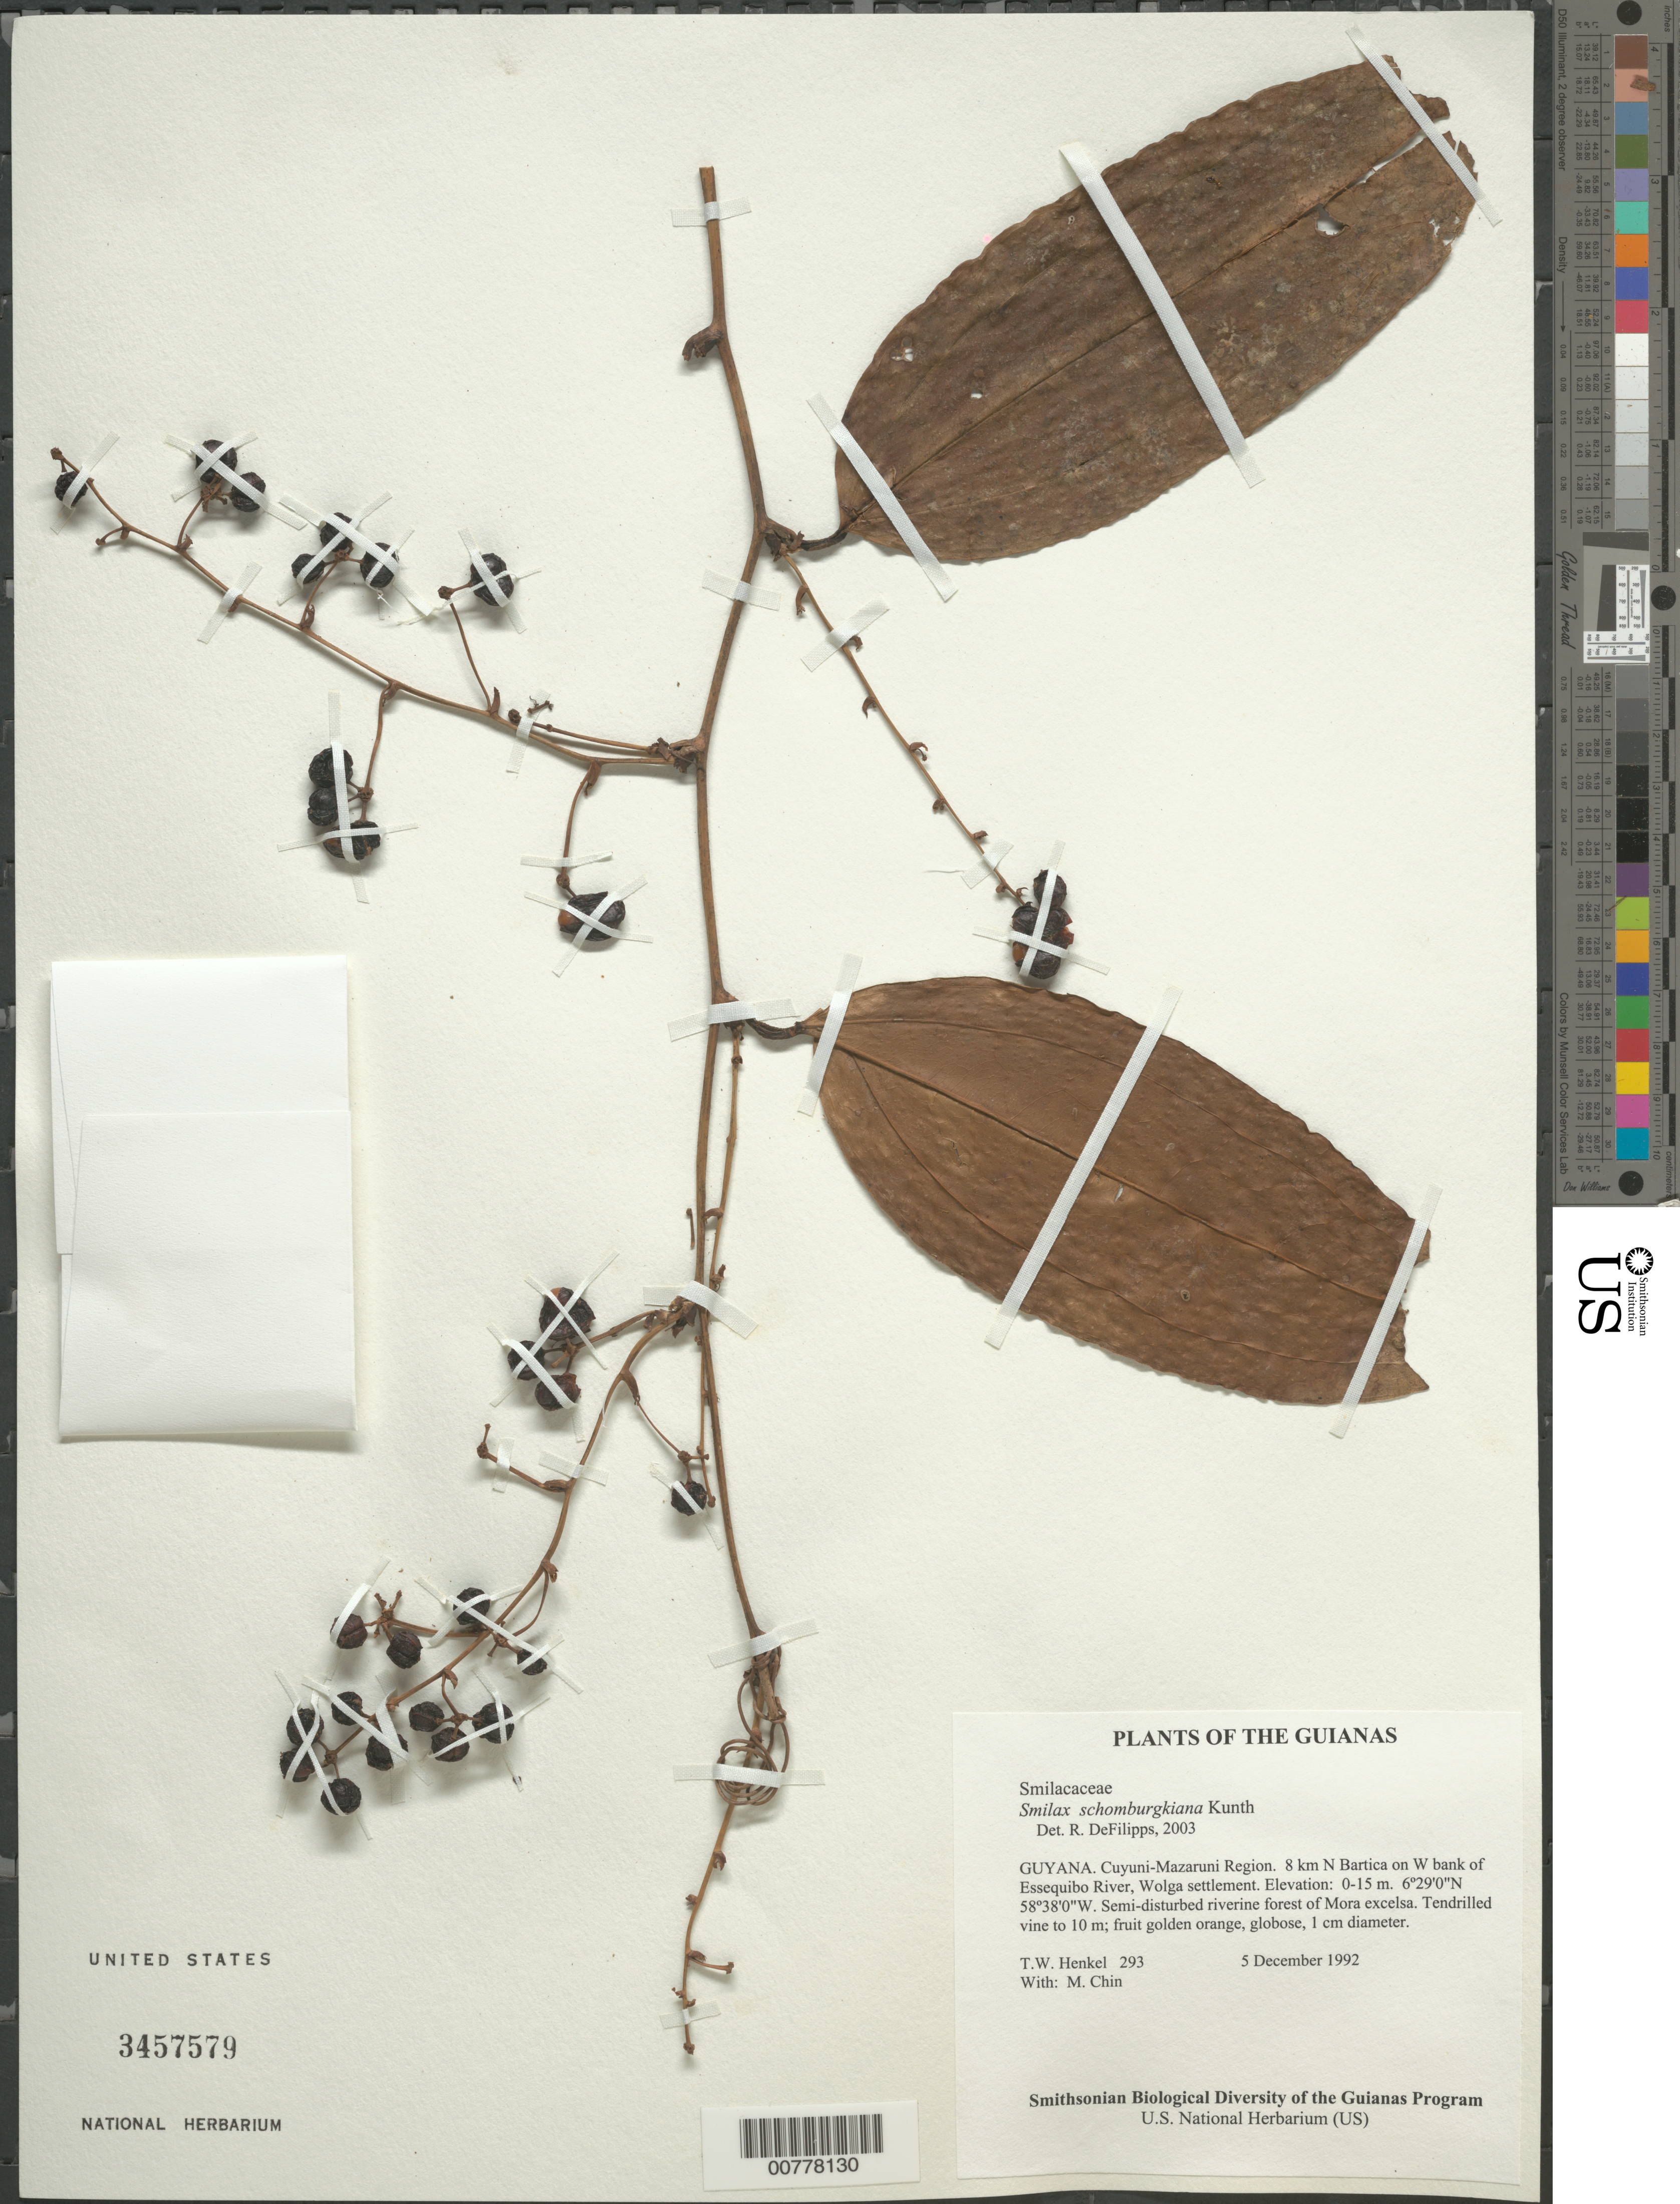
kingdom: Plantae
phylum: Tracheophyta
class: Liliopsida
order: Liliales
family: Smilacaceae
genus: Smilax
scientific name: Smilax schomburgkiana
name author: Kunth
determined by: DeFilipps, R. A.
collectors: T. Henkel & M. Chin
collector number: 293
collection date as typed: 5 December 1992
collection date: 1992-12-05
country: Guyana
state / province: Cuyuni-Mazaruni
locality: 8 km N Bartica on W bank of Essequibo River, Wolga settlement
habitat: Semi-disturbed riverine forest of Mora excelsa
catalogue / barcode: US 3457579